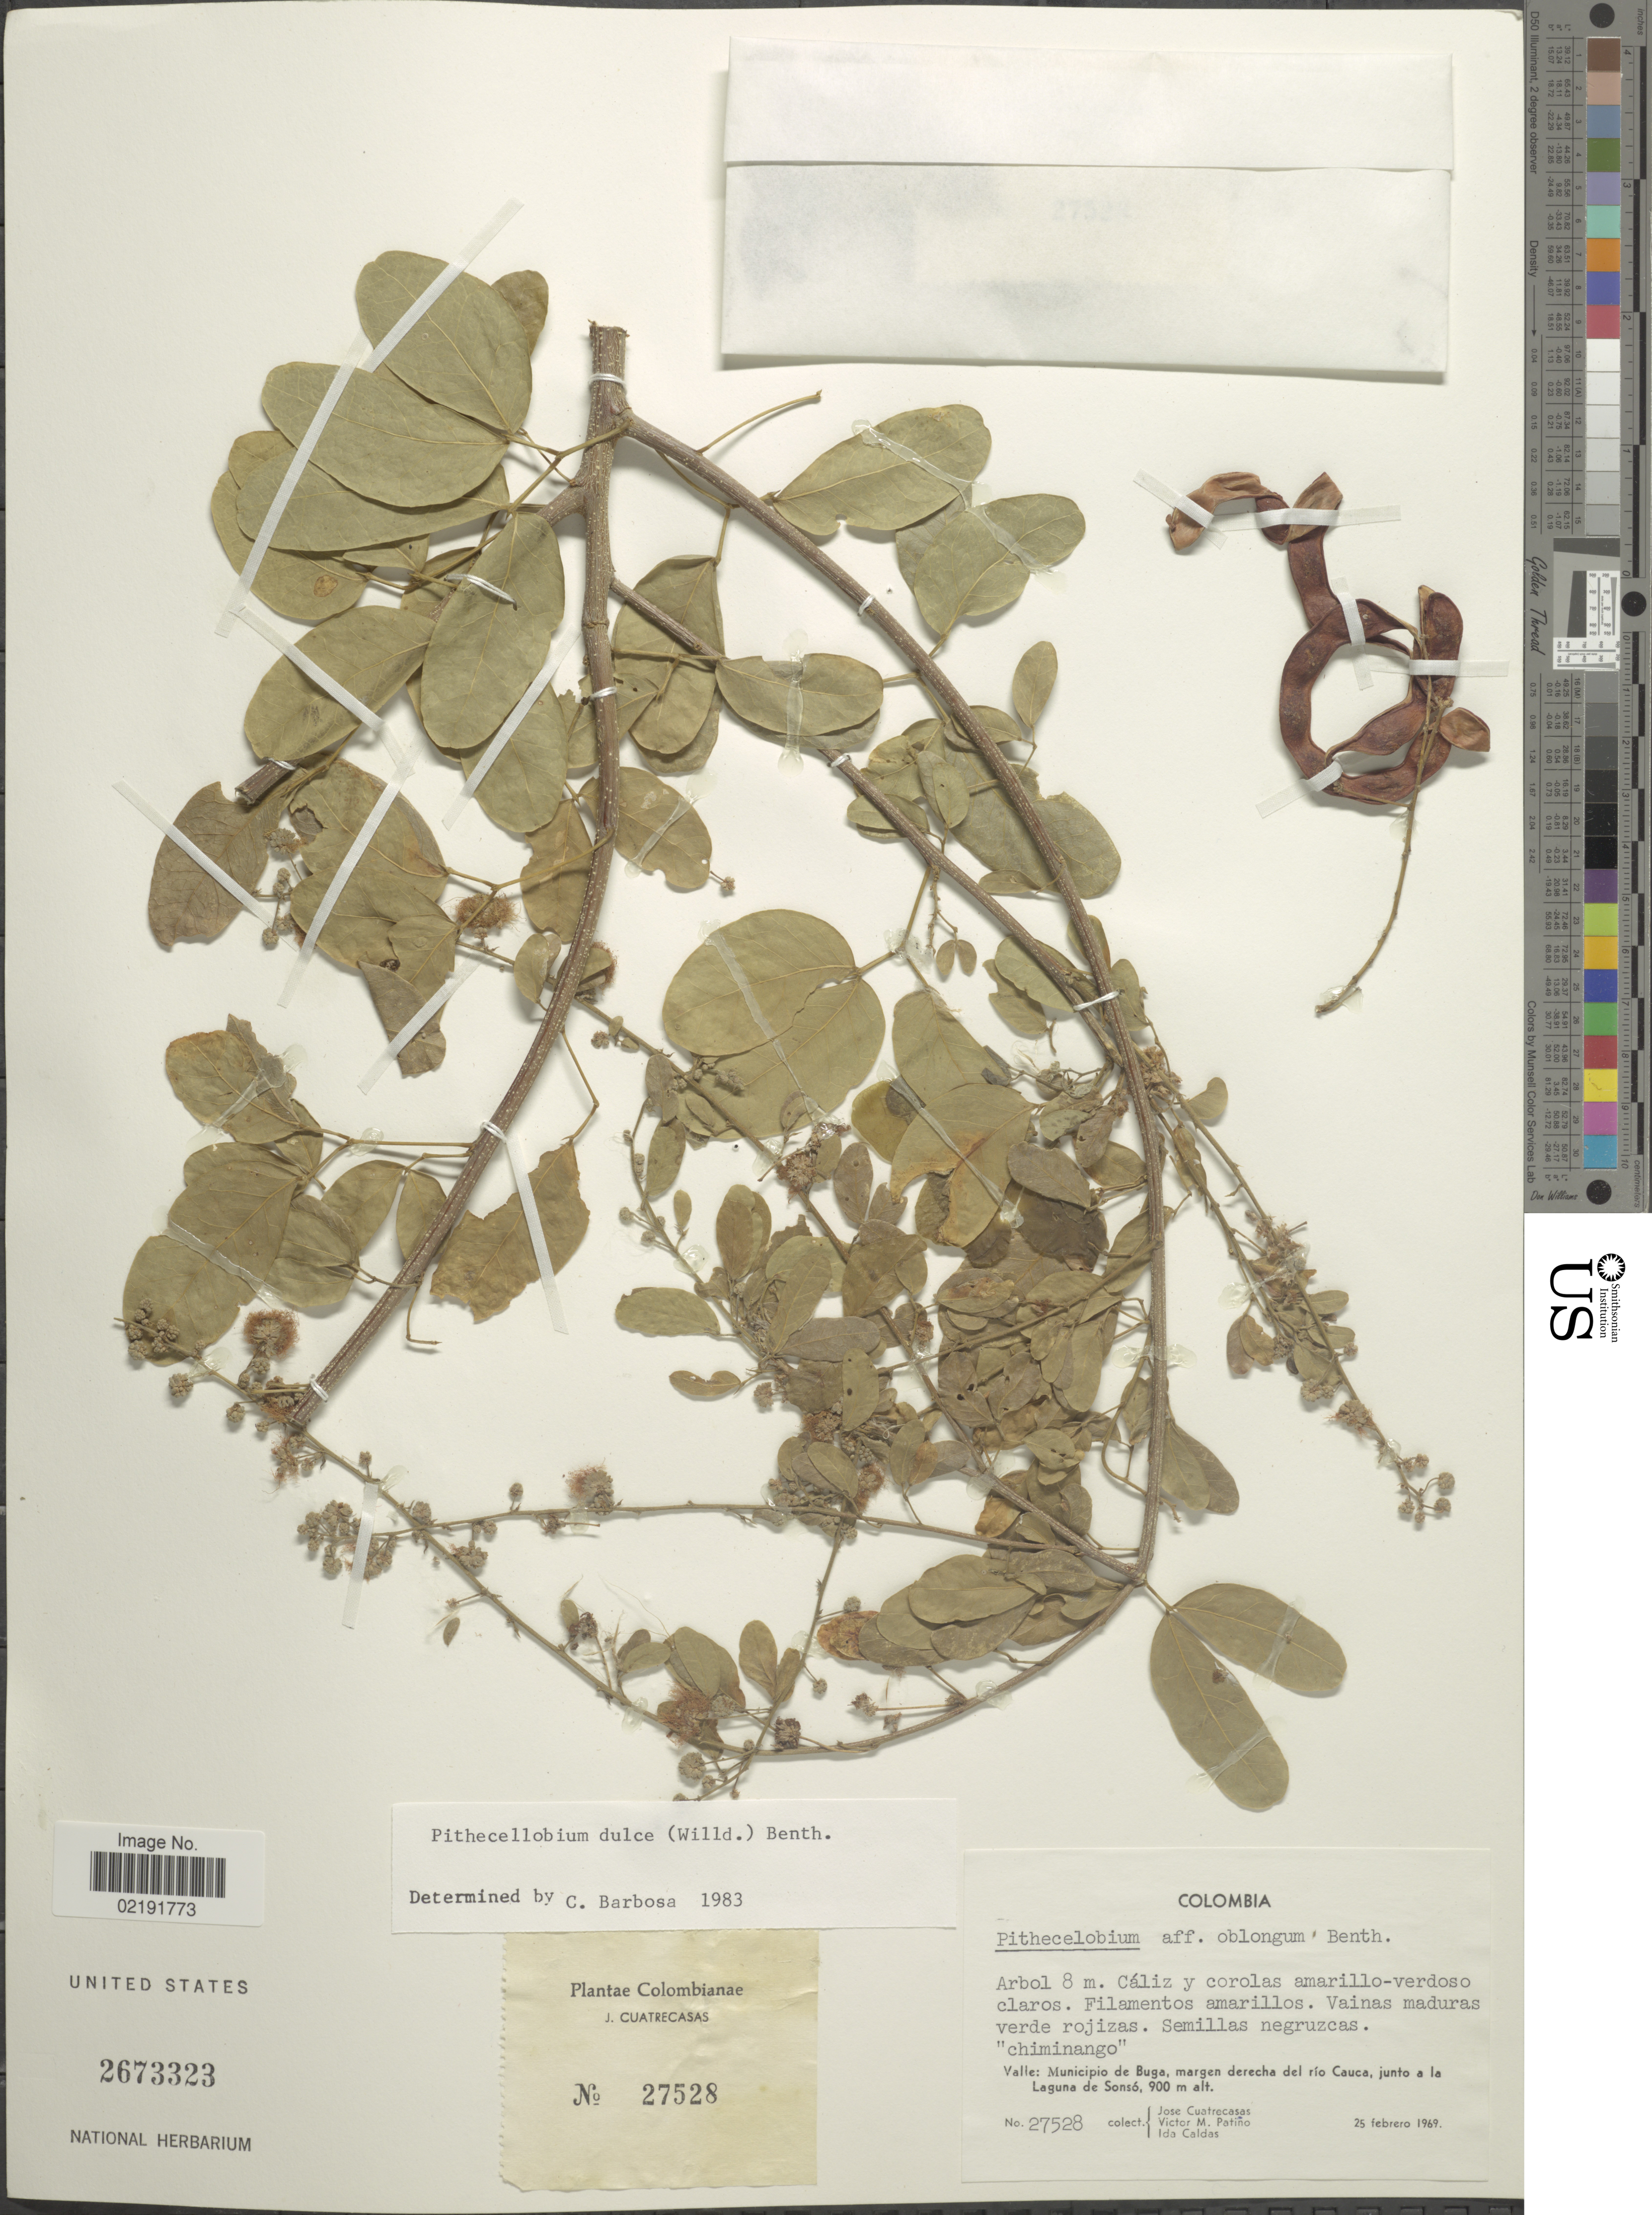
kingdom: Plantae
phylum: Tracheophyta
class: Magnoliopsida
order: Fabales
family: Fabaceae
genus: Pithecellobium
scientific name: Pithecellobium dulce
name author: (Roxb.) Benth.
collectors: J. Cuatrecasas, V. M. Patiño & I. Caldas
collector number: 27528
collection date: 1969-02-25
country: Colombia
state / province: Valle del Cauca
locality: Valle: Municipio de Buga, margen derecha del río Cauca, junto a la Laguna de Sonsó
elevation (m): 900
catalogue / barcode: US 2673323